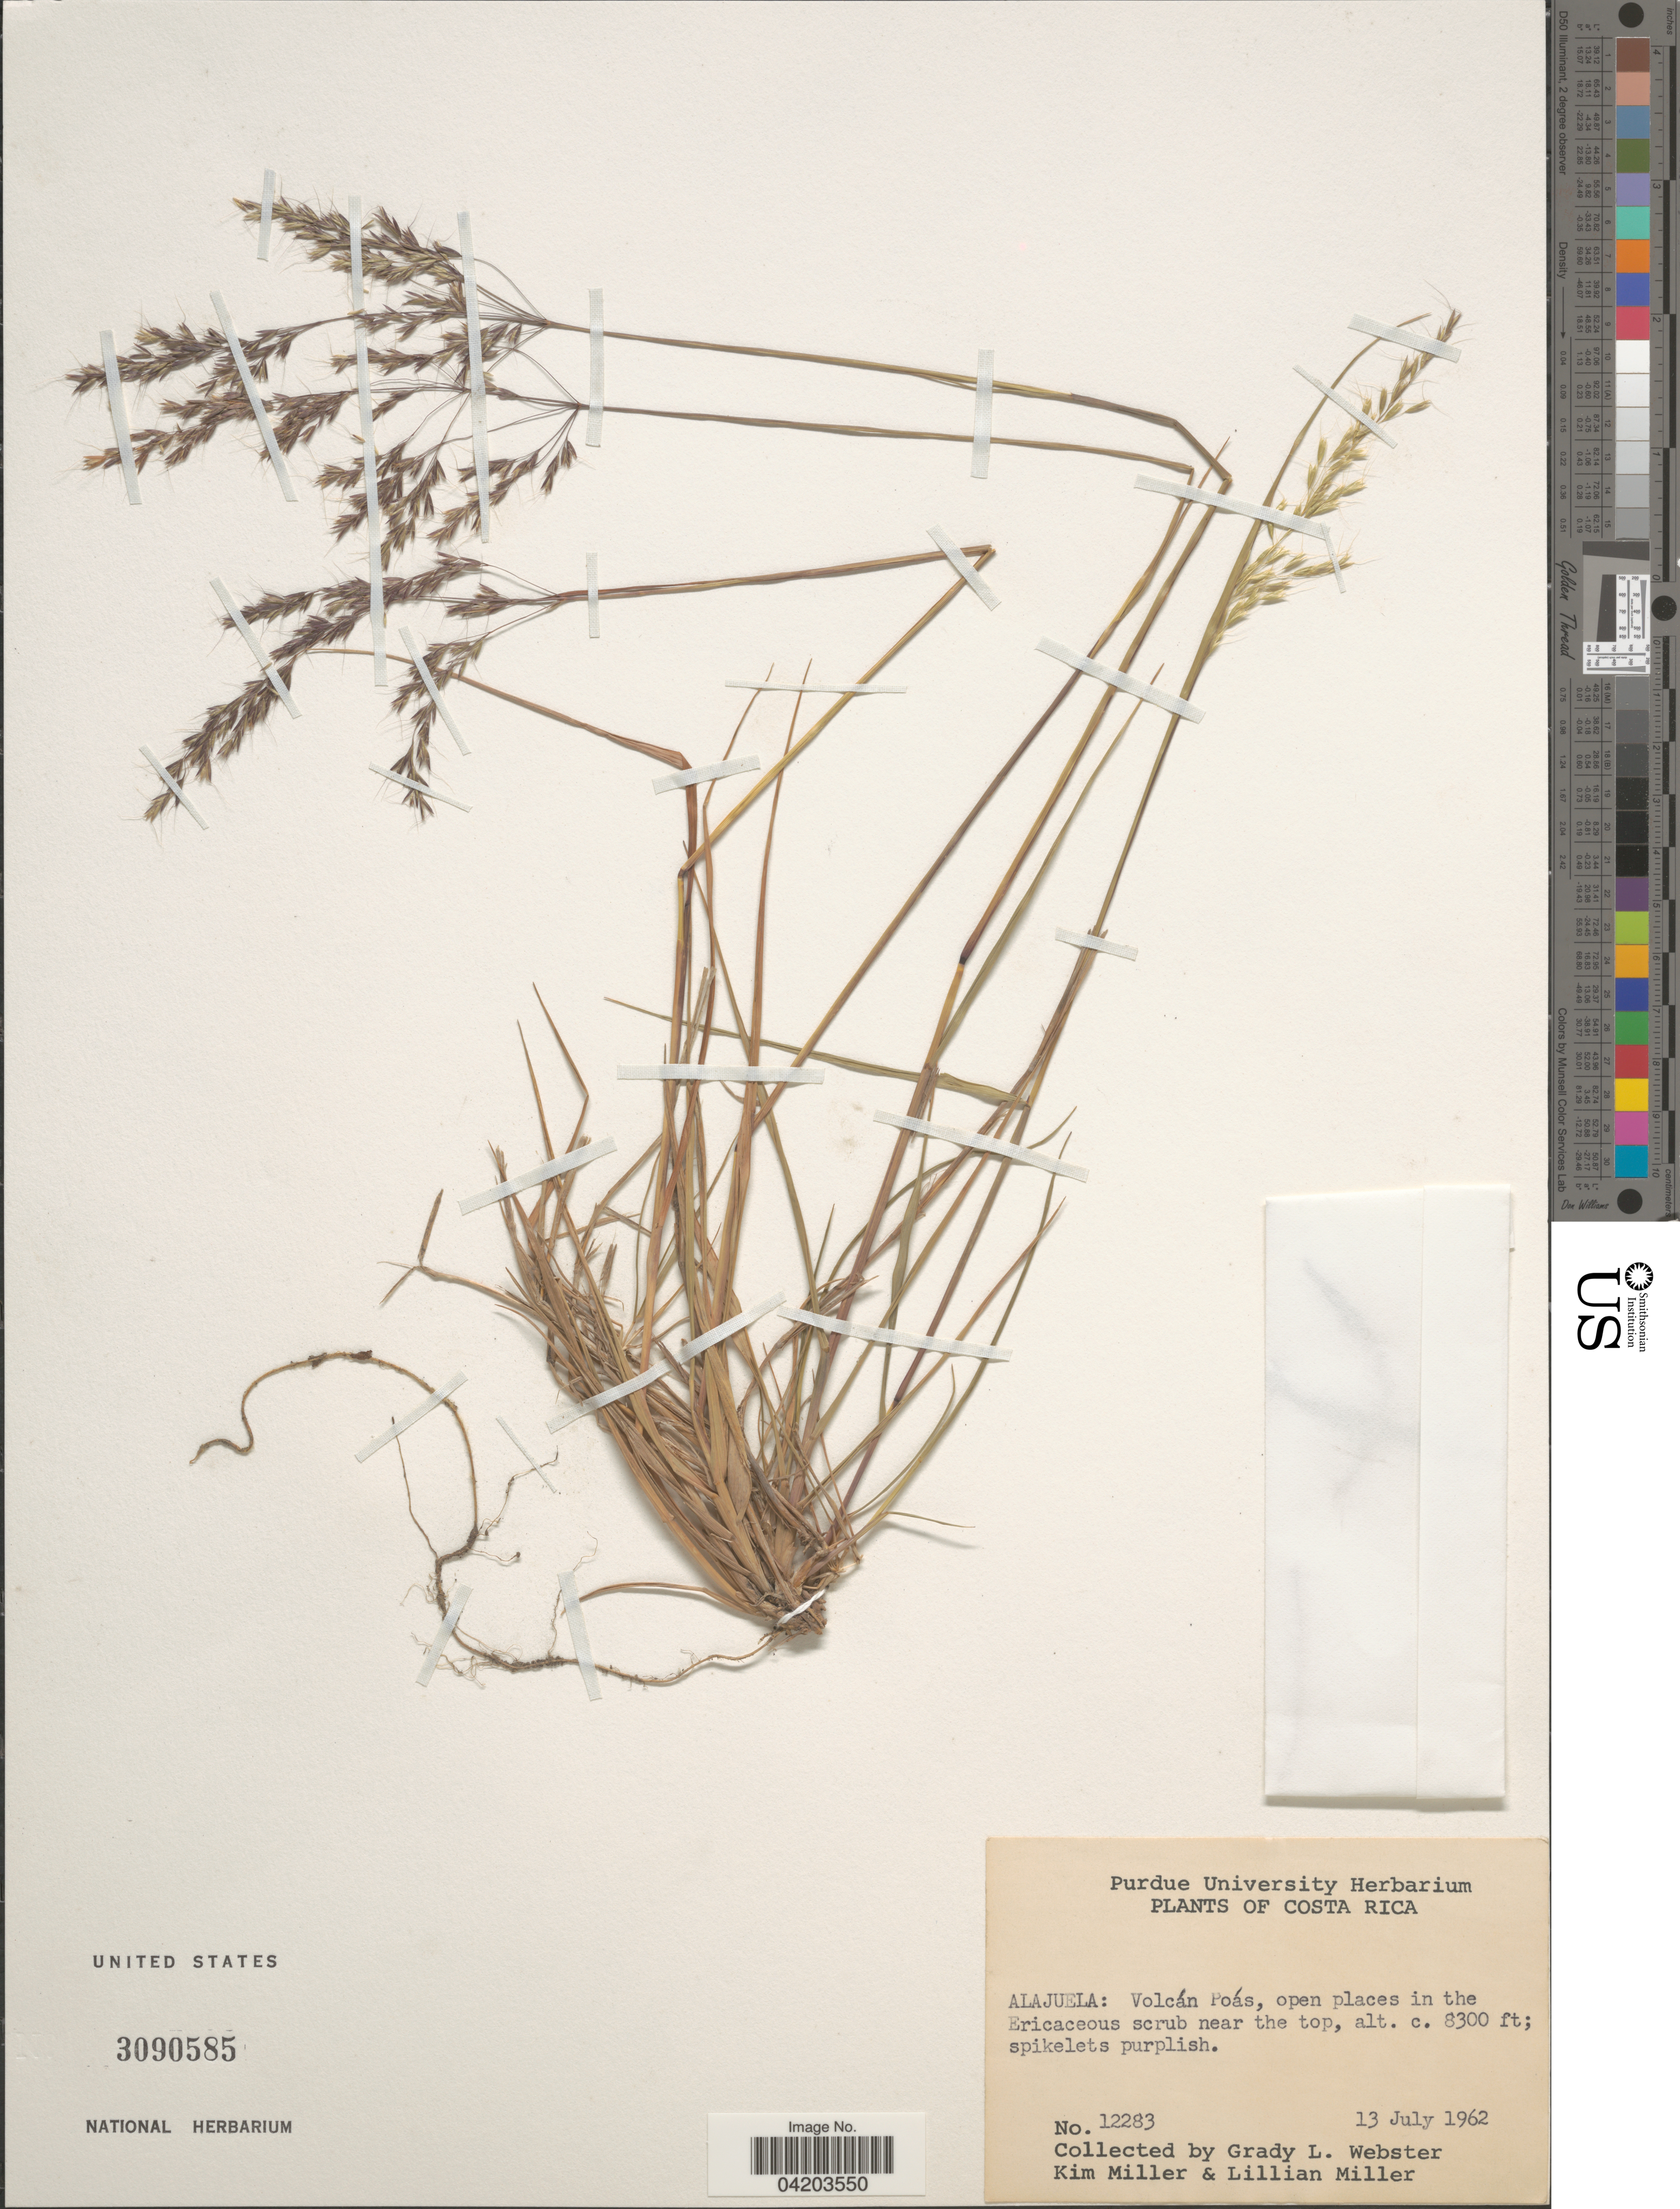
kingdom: Plantae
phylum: Tracheophyta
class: Liliopsida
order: Poales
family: Poaceae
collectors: G. L. Webster, K. Miller & L. Miller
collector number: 12283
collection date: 1962-07-13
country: Costa Rica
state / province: Alajuela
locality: Volcán Poás, open places in the Ericaceous scrub near the top.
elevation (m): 2530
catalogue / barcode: US 3090585